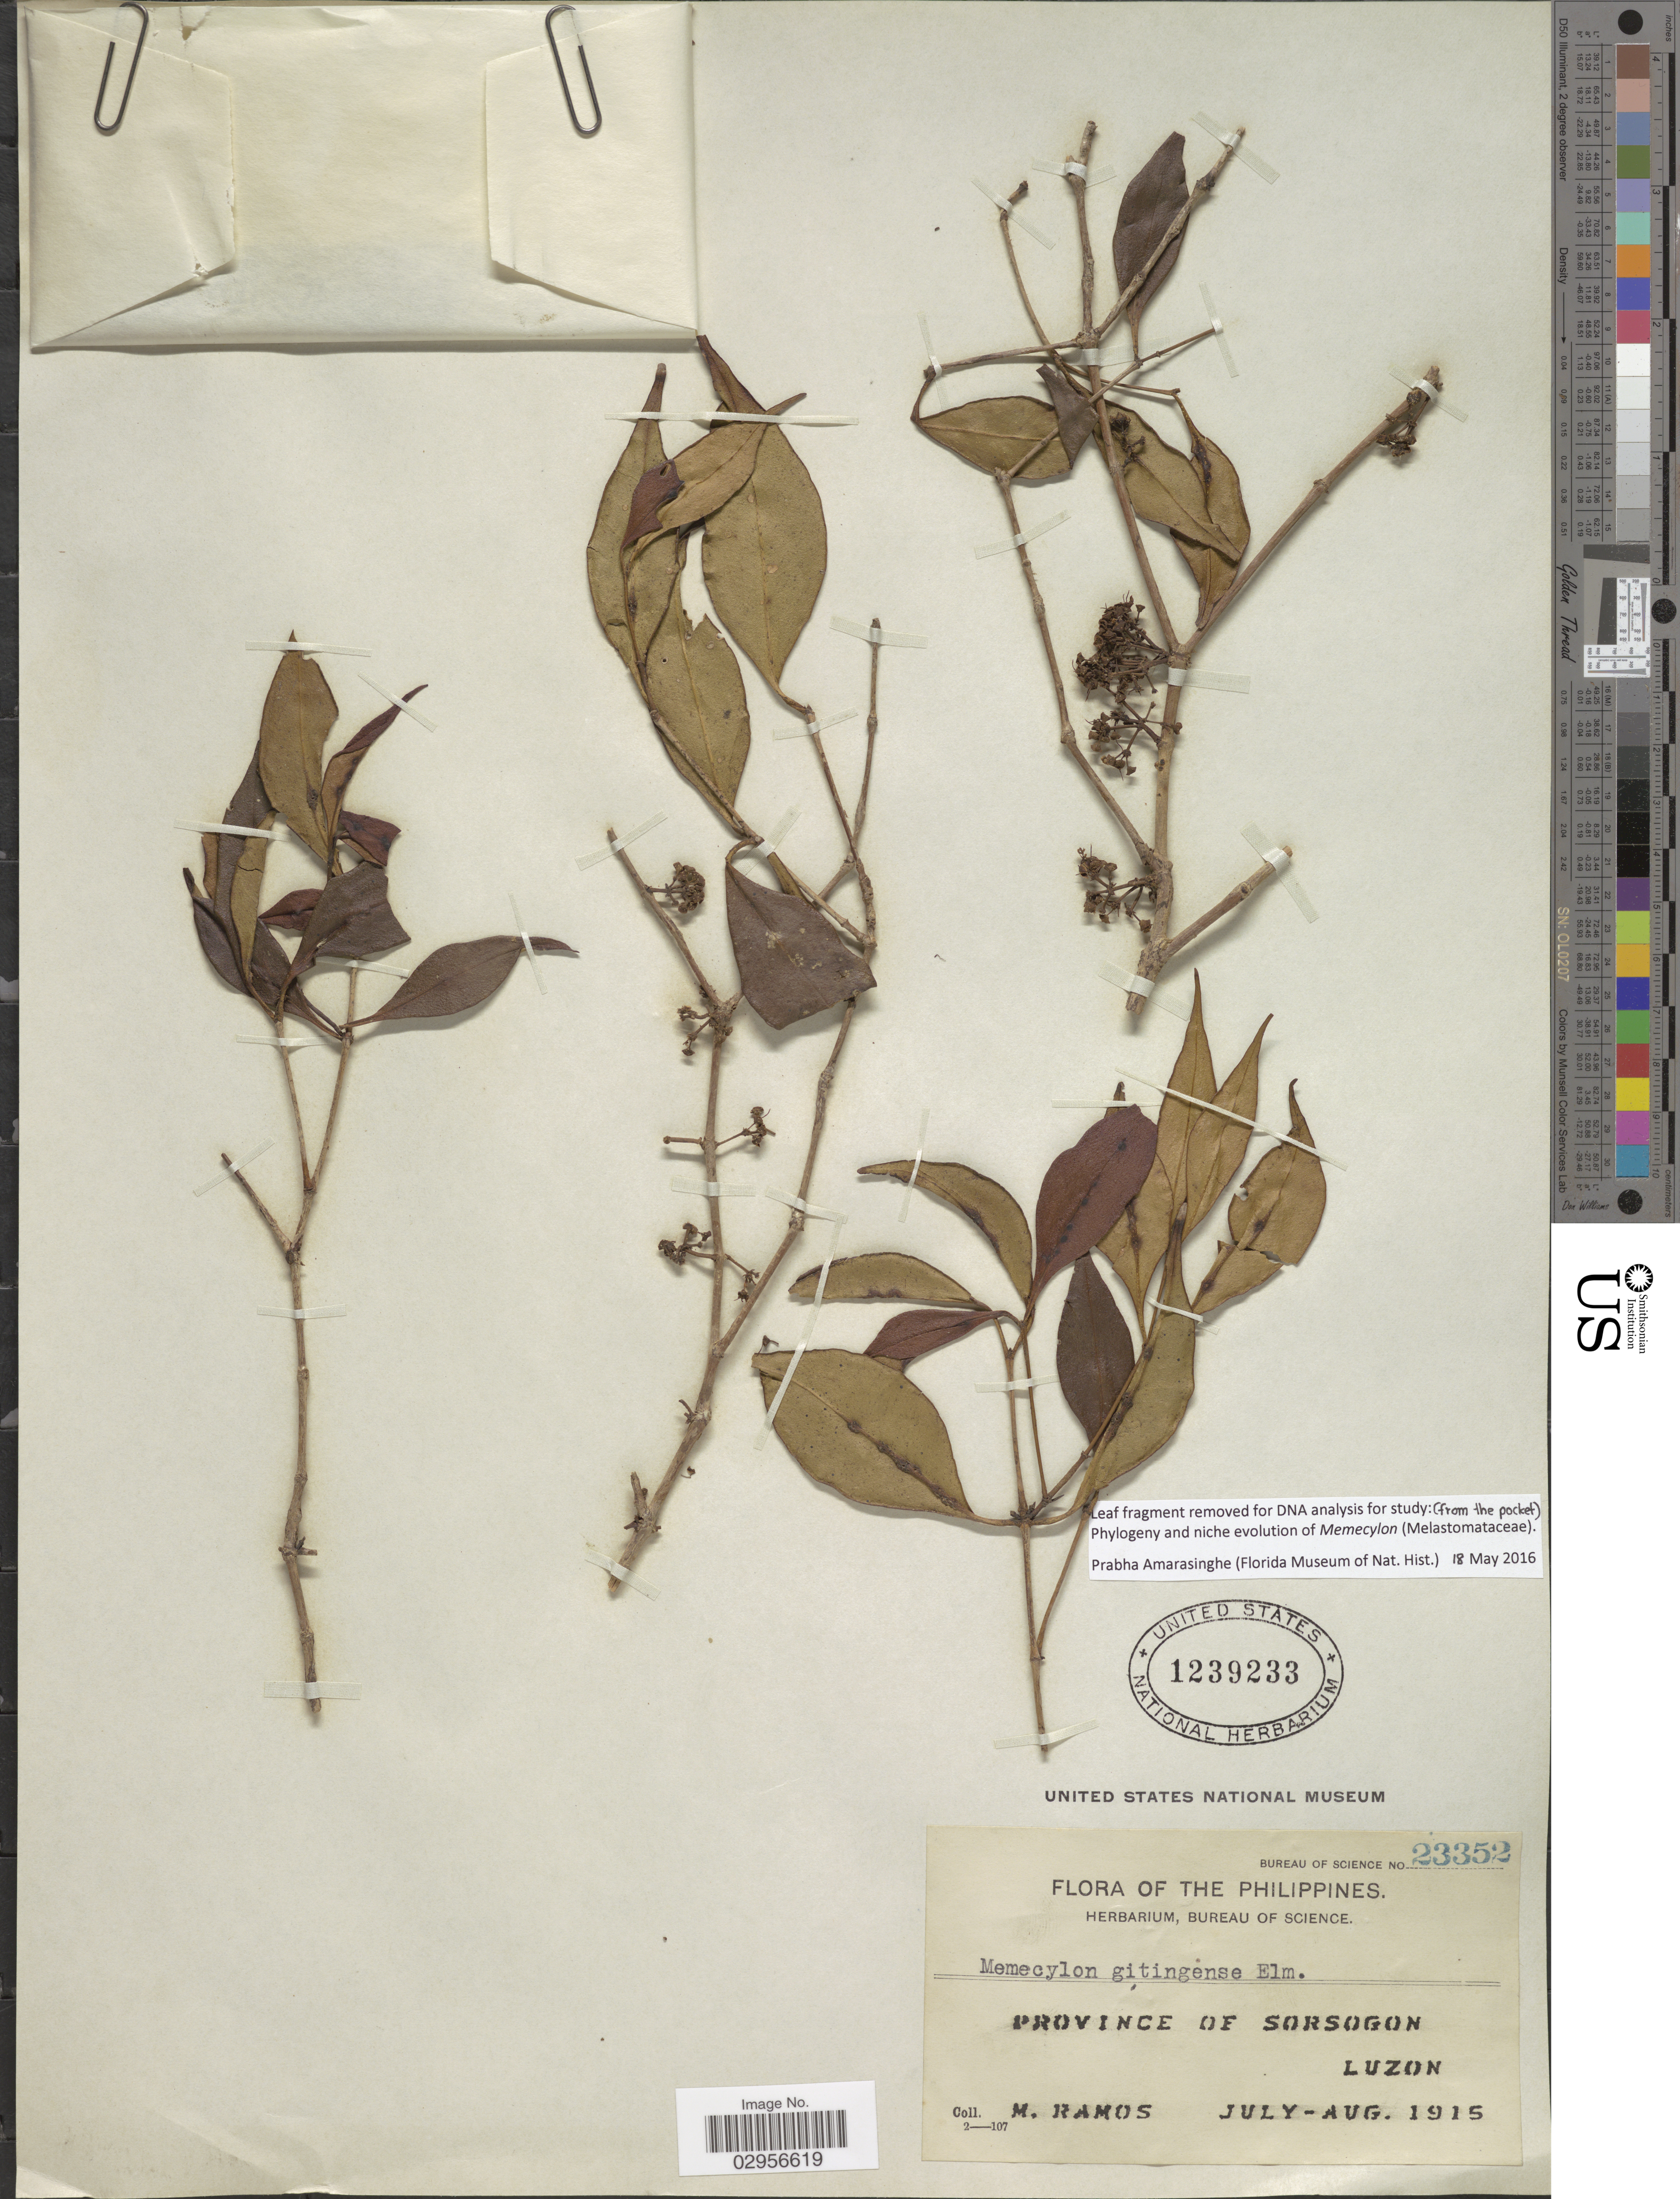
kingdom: Plantae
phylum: Tracheophyta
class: Magnoliopsida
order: Myrtales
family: Melastomataceae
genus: Memecylon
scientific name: Memecylon gitingense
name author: Elmer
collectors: M. Ramos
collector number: Bureau of Science 23352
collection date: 1915-07/1915-08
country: Philippines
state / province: Bicol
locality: Province of Sorsogon, Luzon.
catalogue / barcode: US 1239233